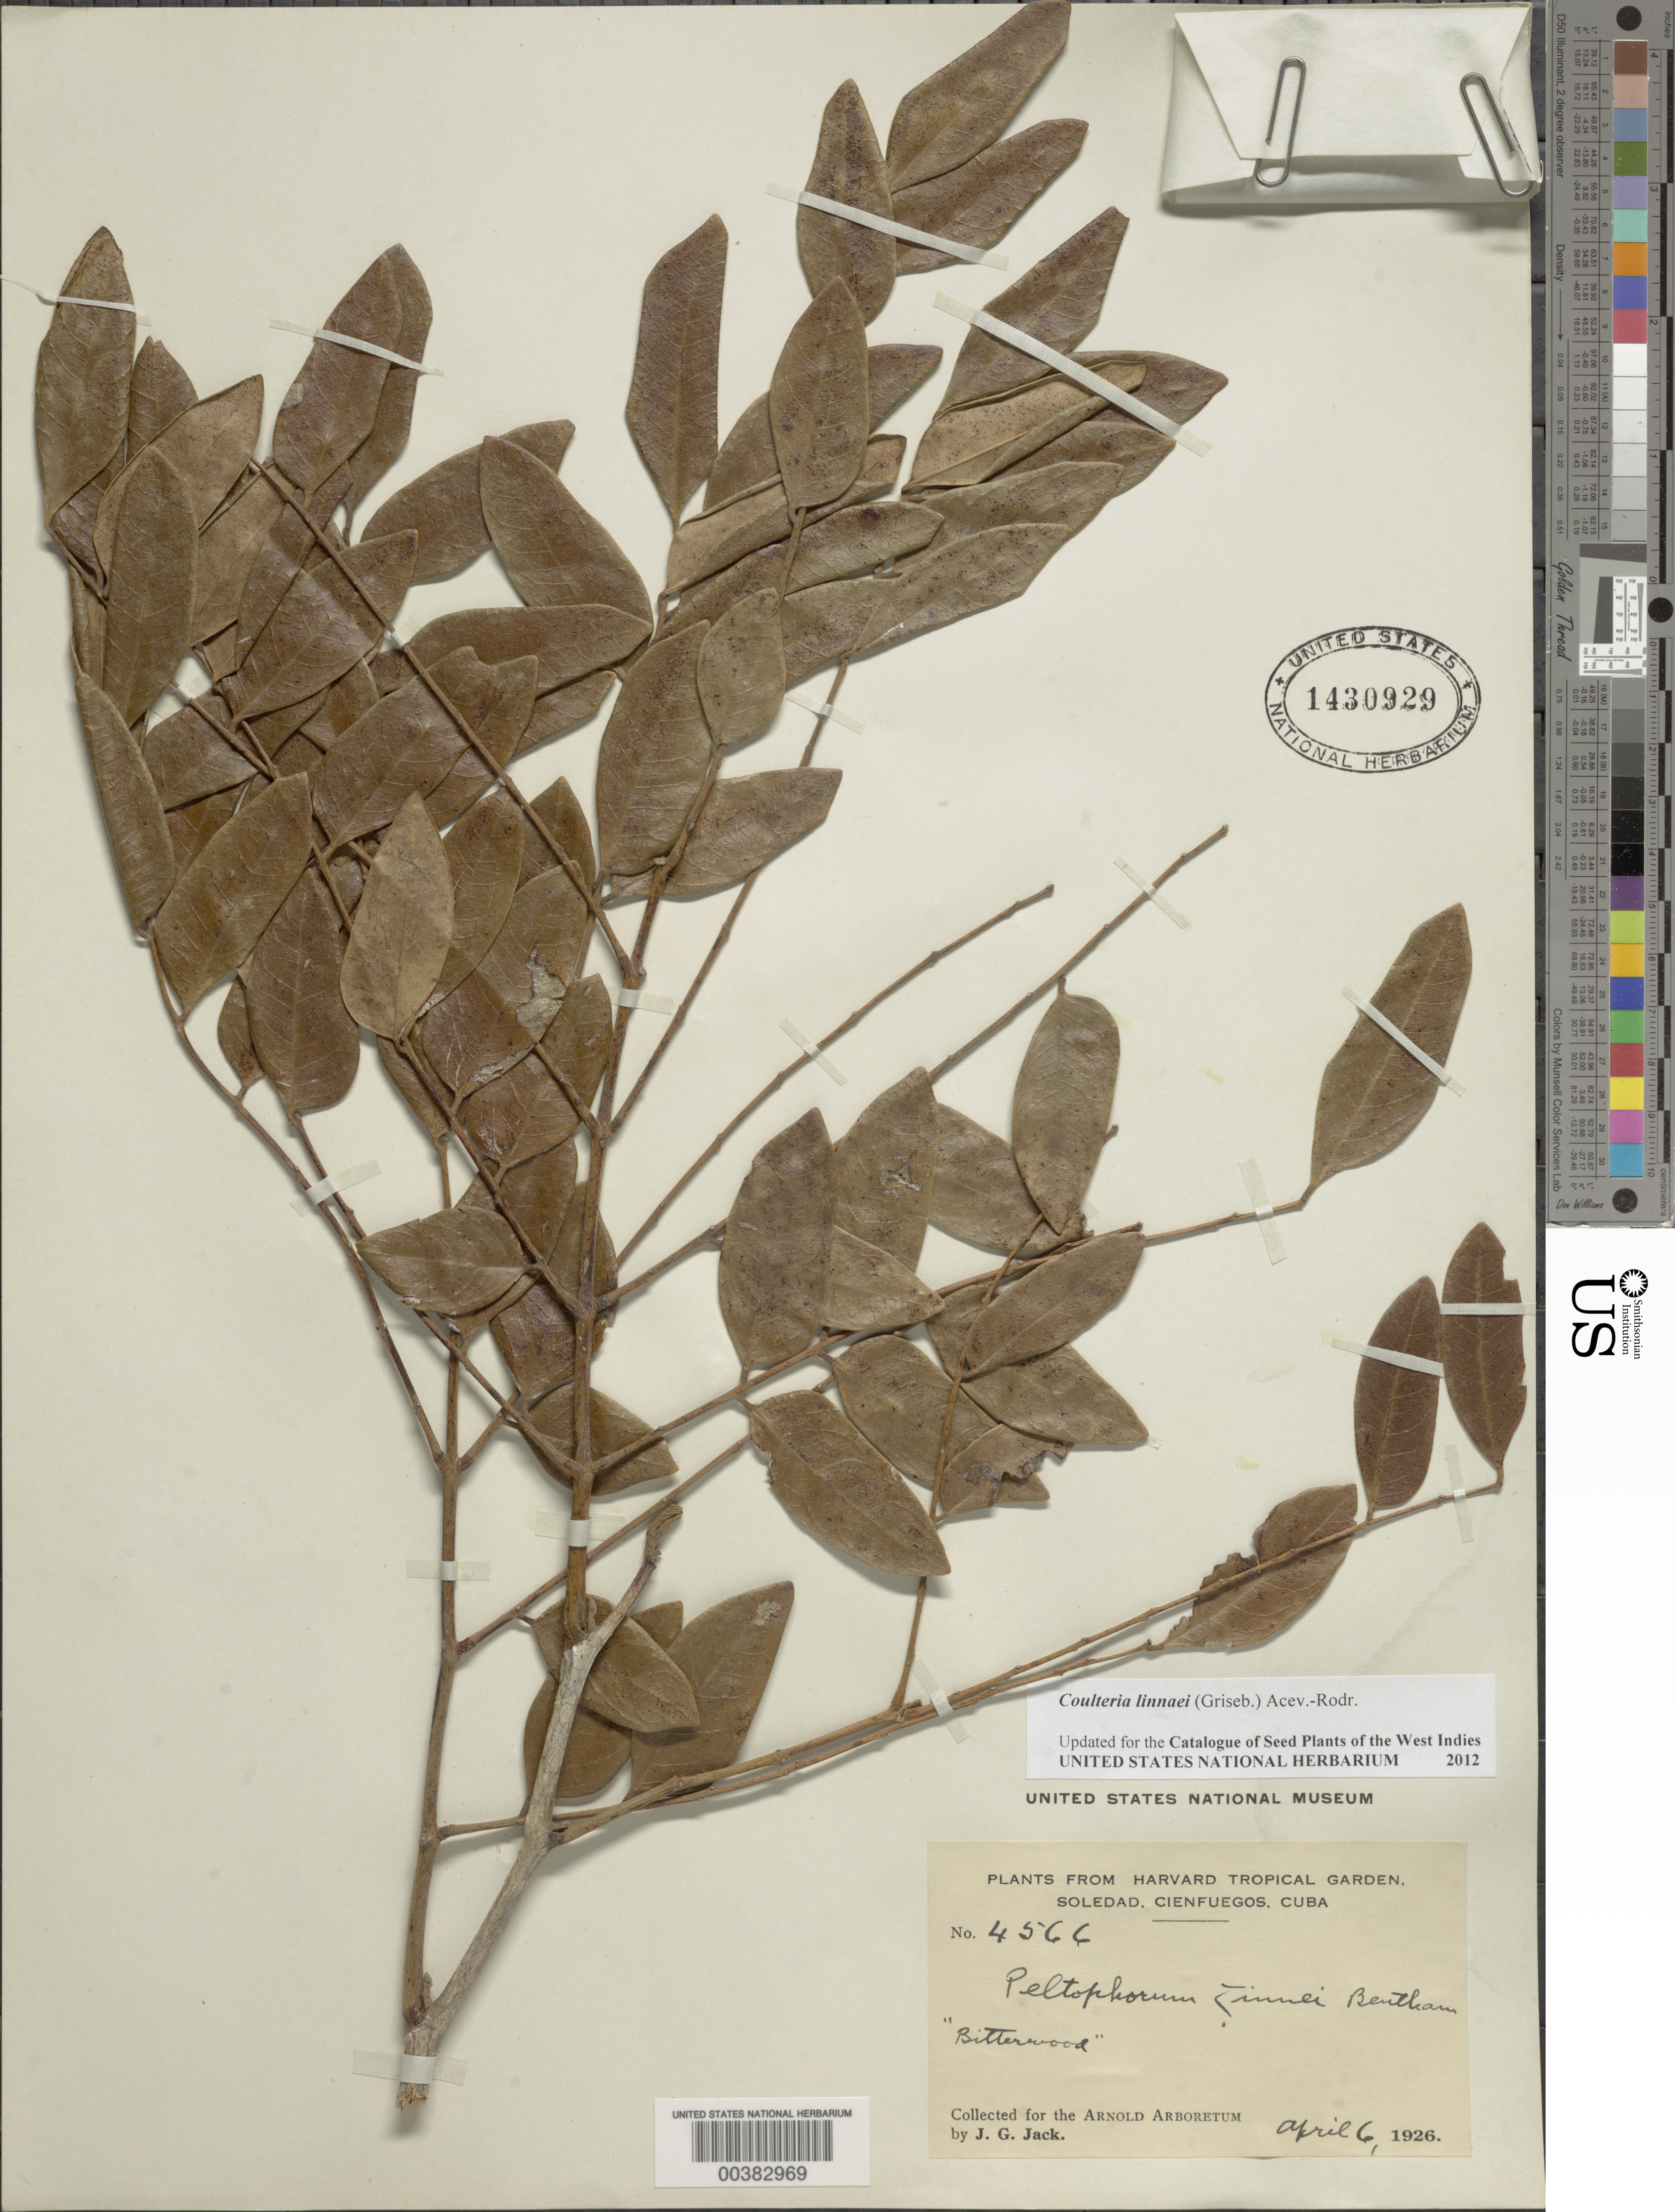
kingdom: Plantae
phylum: Tracheophyta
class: Magnoliopsida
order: Fabales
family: Fabaceae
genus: Coulteria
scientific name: Coulteria linnaei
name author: (Griseb.) Acev.-Rodr.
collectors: J. G. Jack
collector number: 4566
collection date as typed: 06 Apr 1926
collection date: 1926-04-06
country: Cuba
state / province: Las Villas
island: Greater Antilles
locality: Harvard tropical garden, soledad, cienfuegos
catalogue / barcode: US 1430929